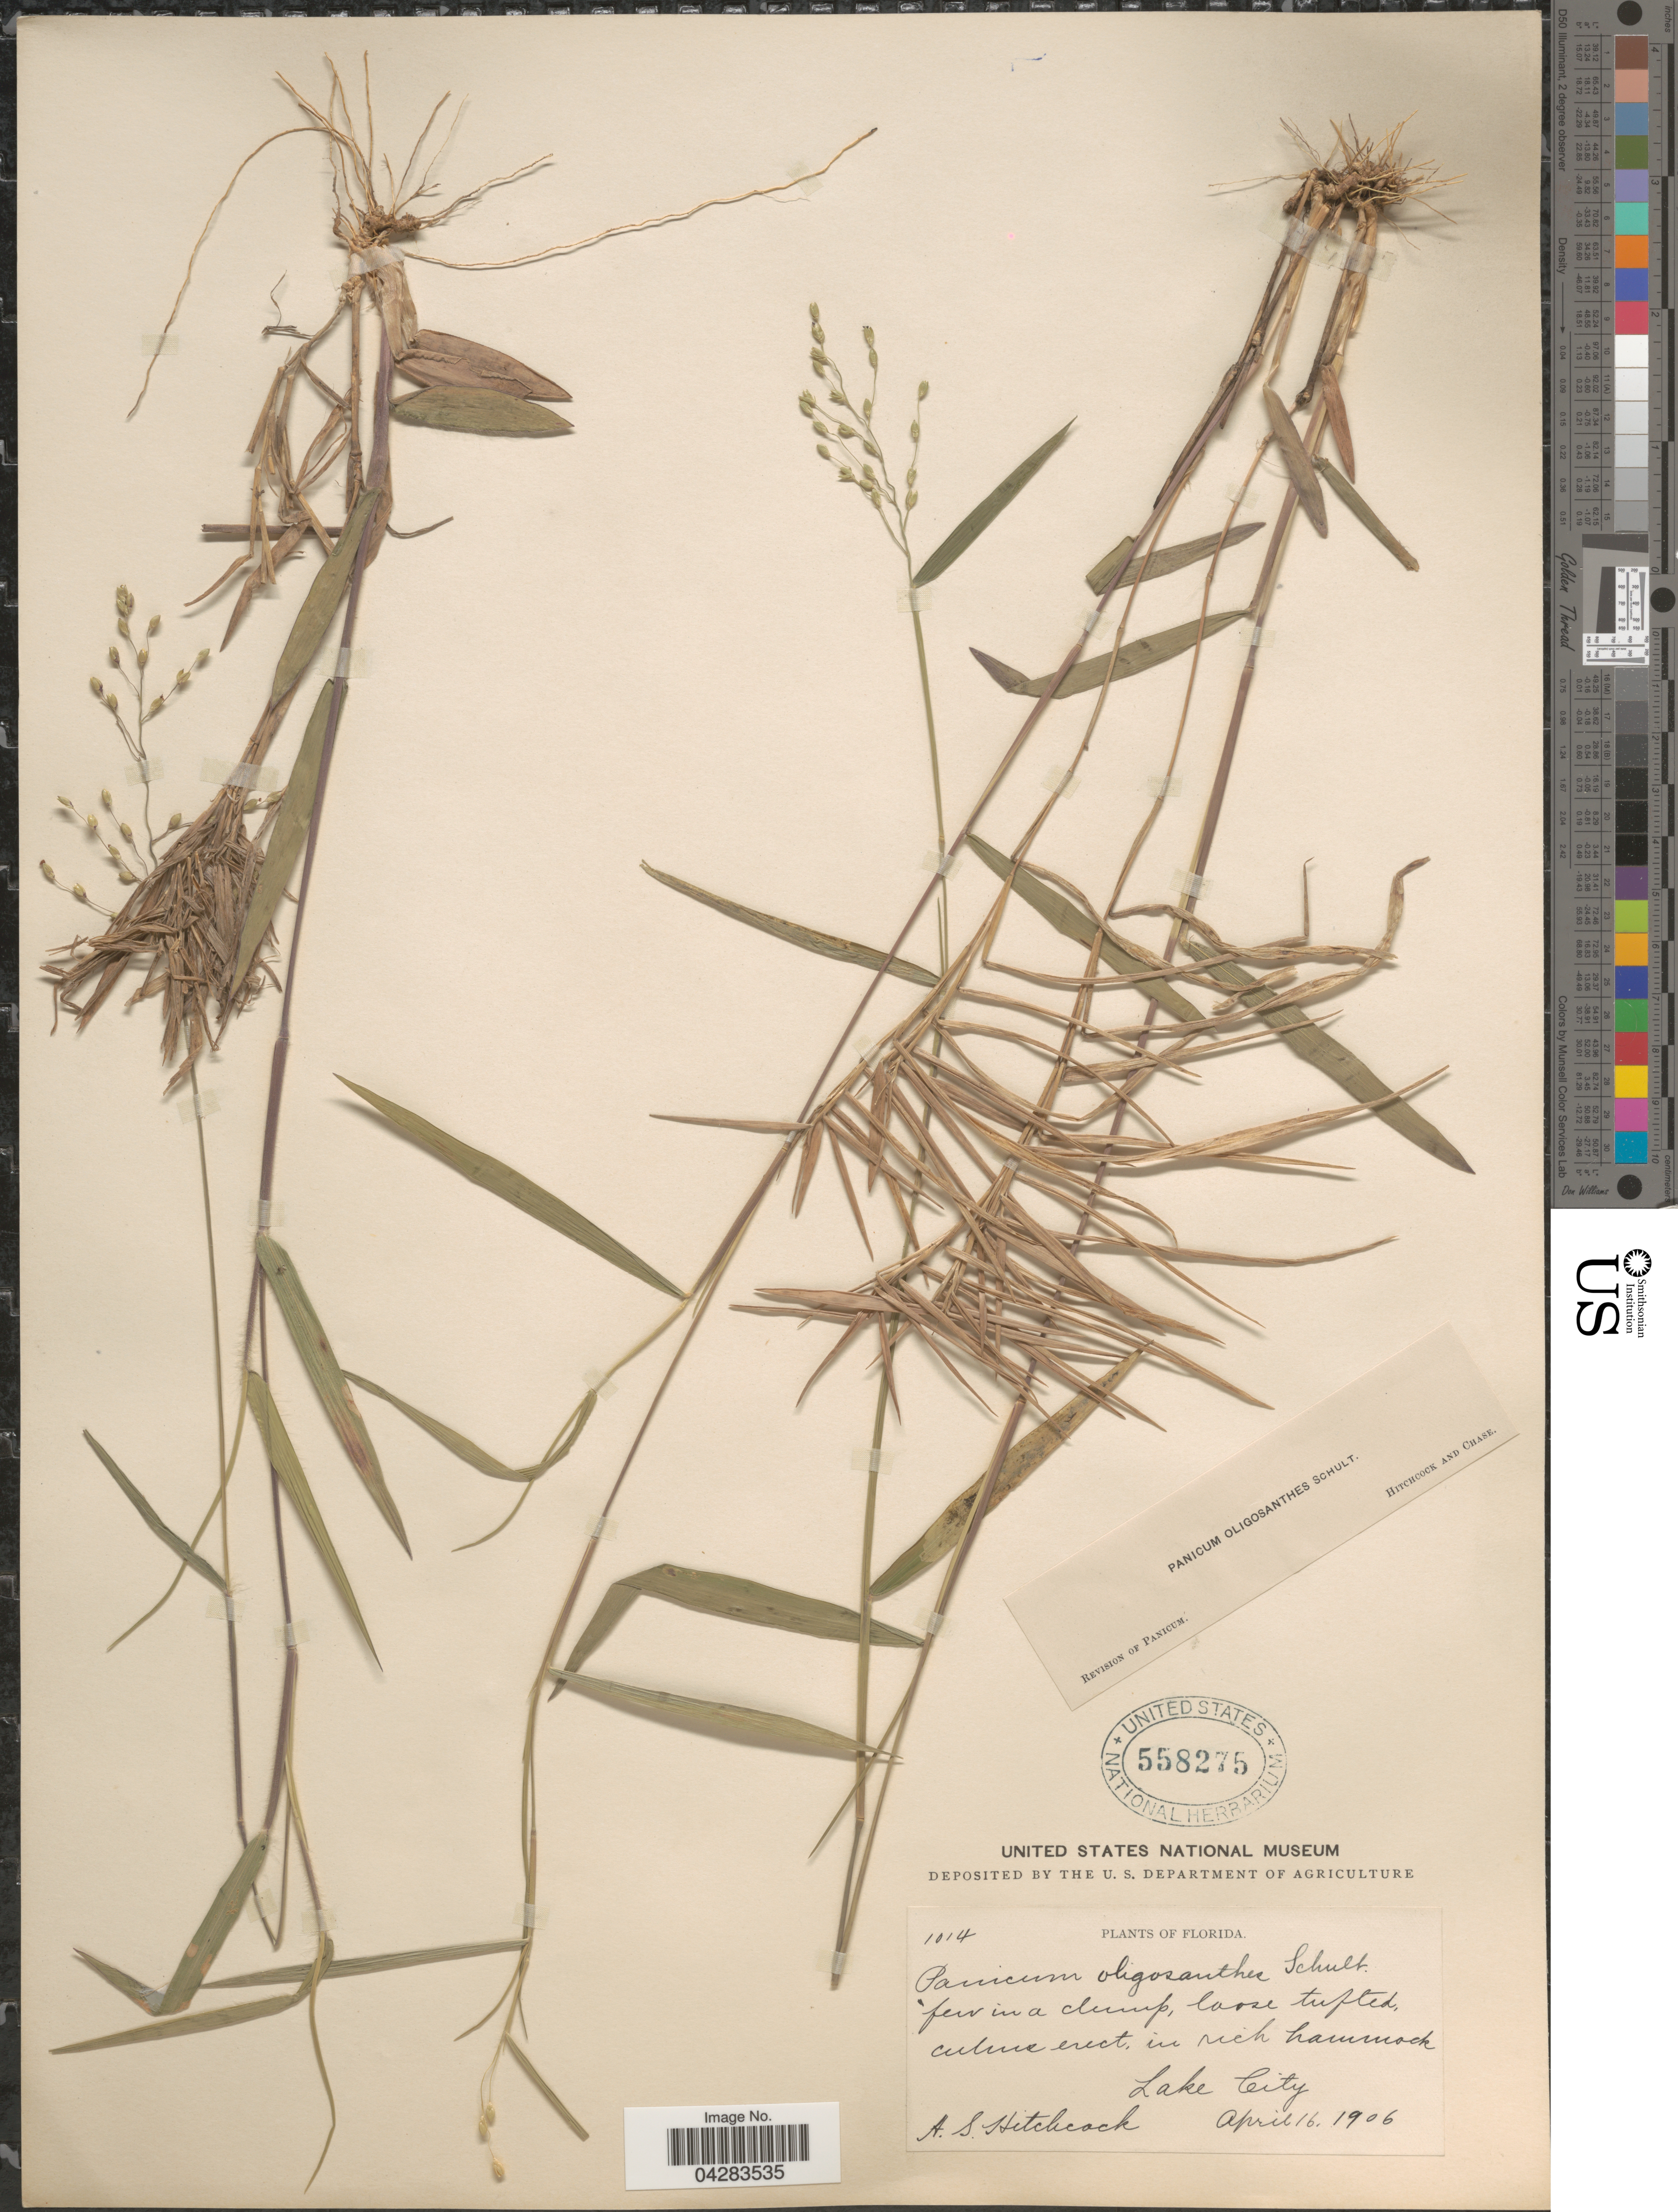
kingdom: Plantae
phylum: Tracheophyta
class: Liliopsida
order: Poales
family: Poaceae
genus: Dichanthelium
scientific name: Dichanthelium oligosanthes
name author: (Schult.) Gould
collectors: A. S. Hitchcock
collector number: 1014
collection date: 1906-04-16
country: United States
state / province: Florida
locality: Lake City.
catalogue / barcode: US 558275